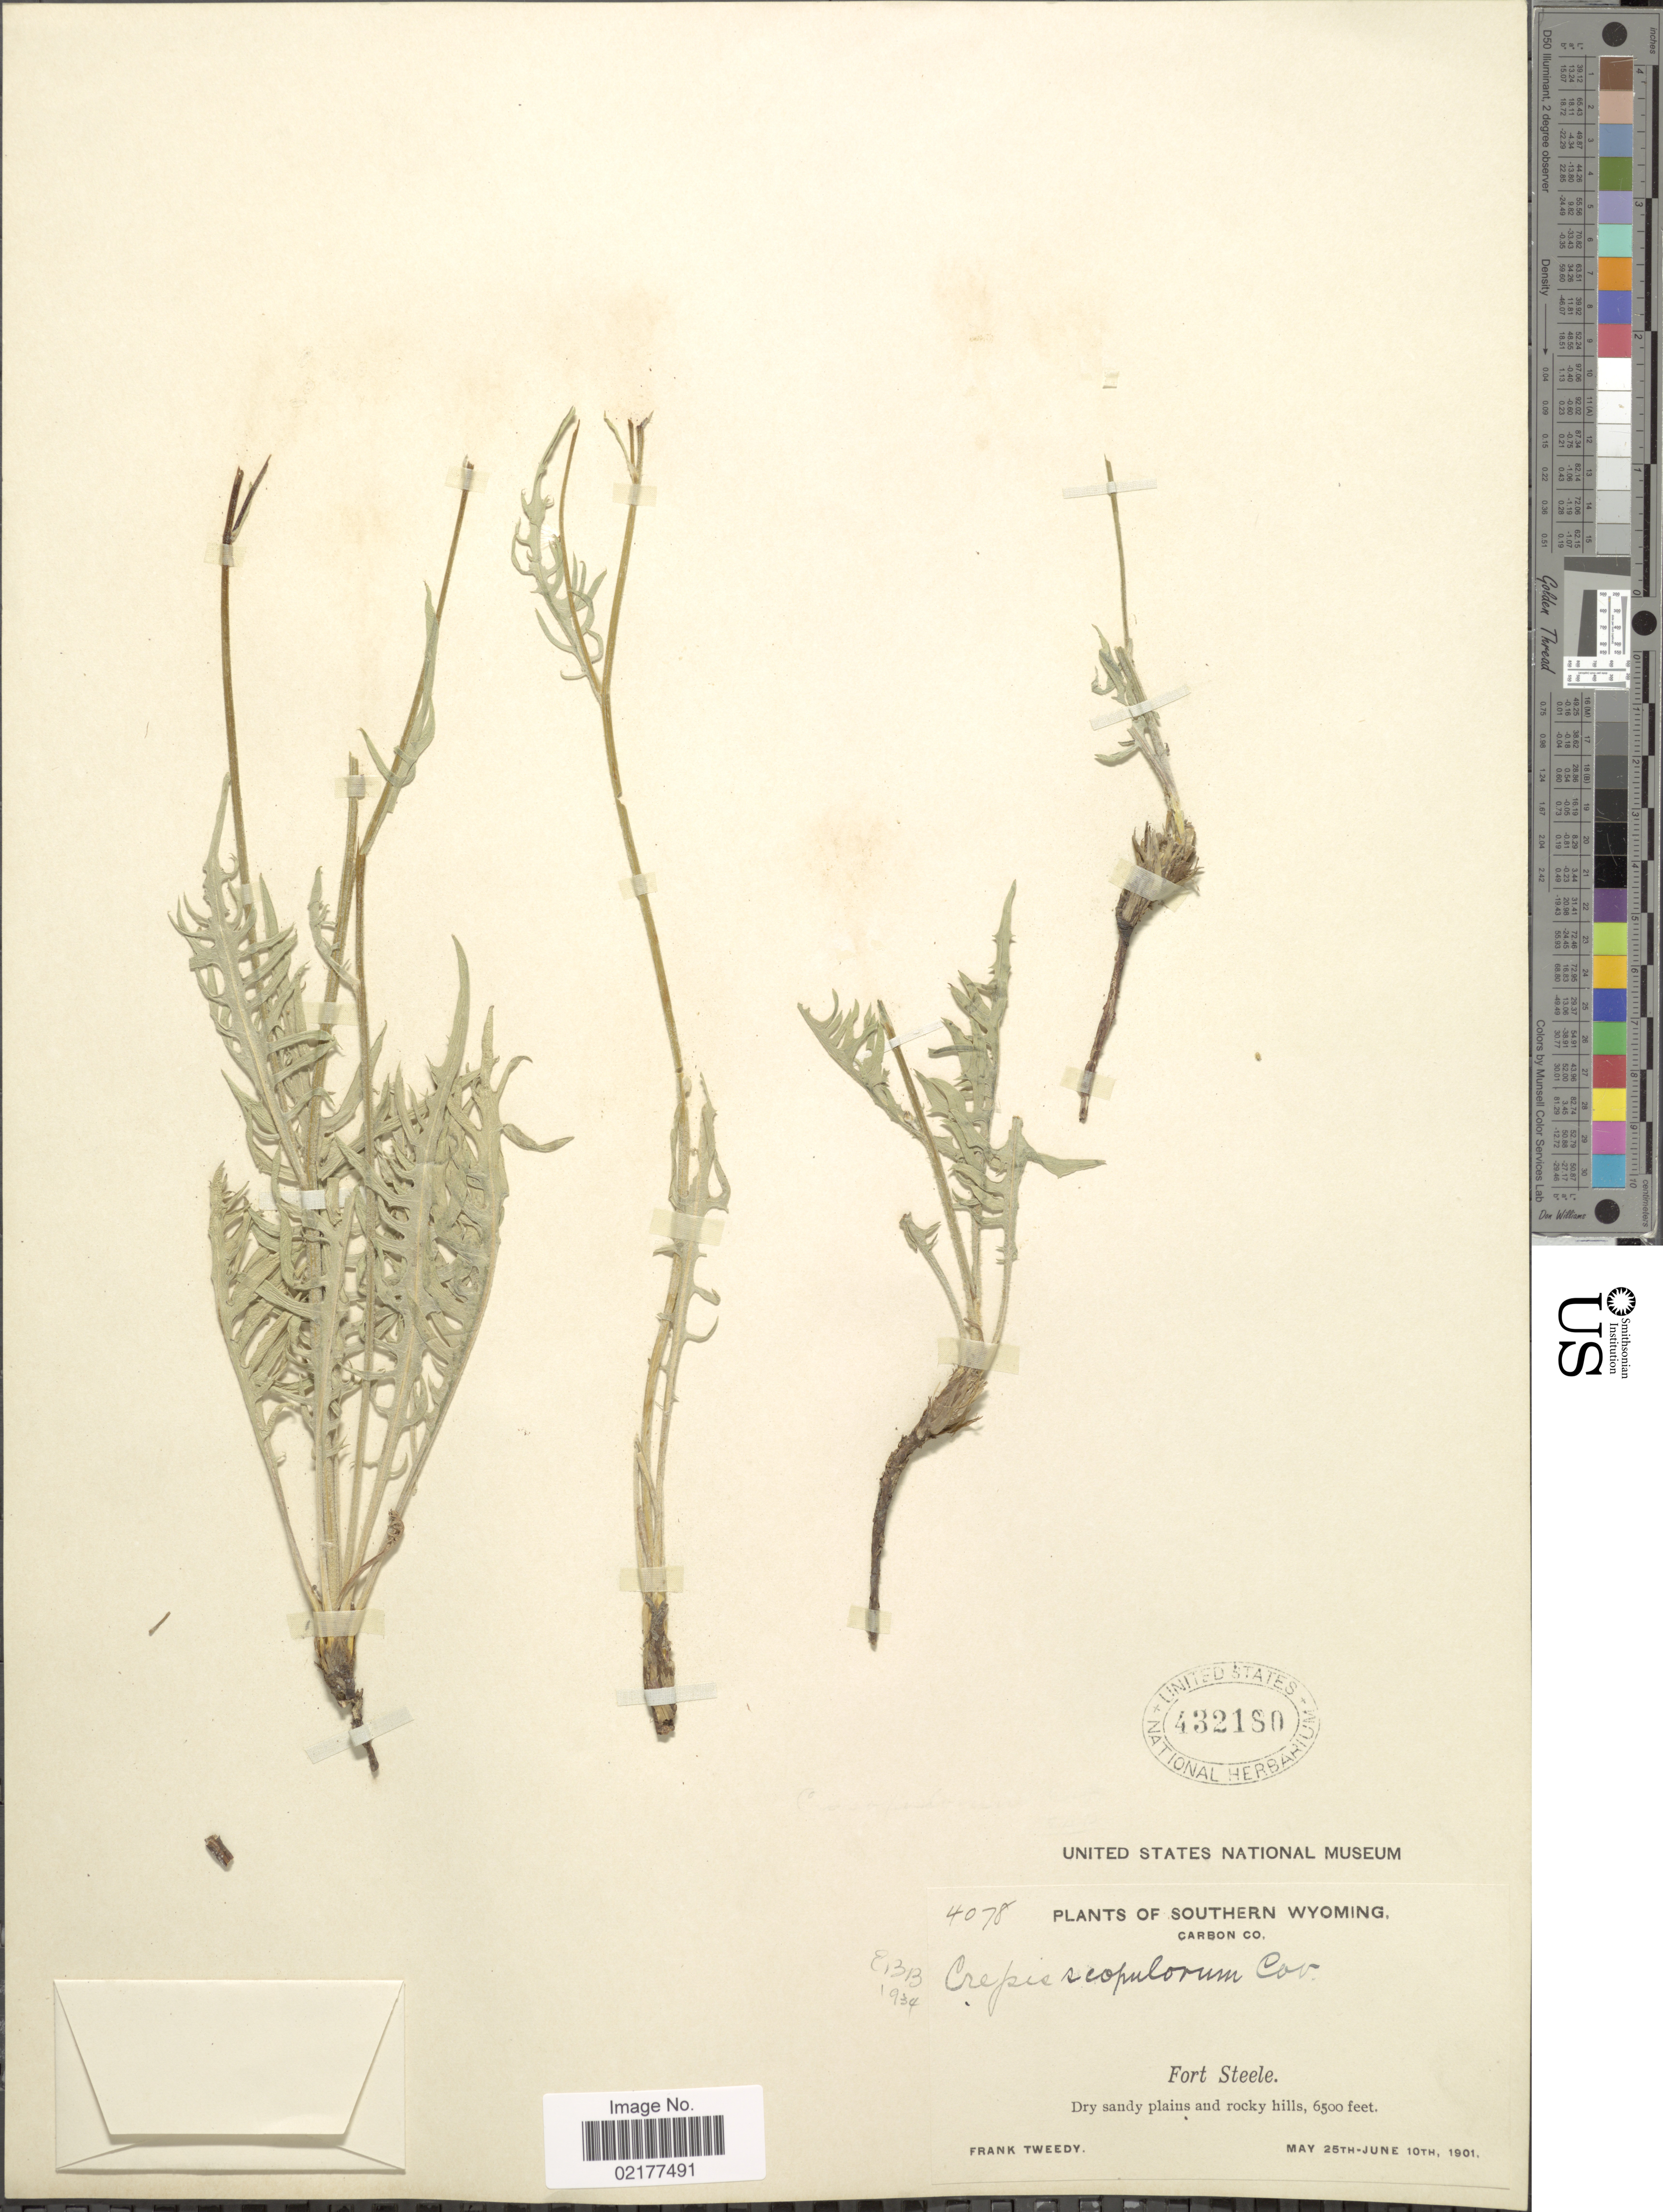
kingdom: Plantae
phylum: Tracheophyta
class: Magnoliopsida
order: Asterales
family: Asteraceae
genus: Crepis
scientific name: Crepis modocensis subsp. modocensis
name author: Greene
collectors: F. Tweedy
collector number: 4078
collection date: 1901-05-25/1901-06-10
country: United States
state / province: Wyoming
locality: Southern Wyoming. Carbon Co. Fort Steele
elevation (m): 1981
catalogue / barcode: US 432180